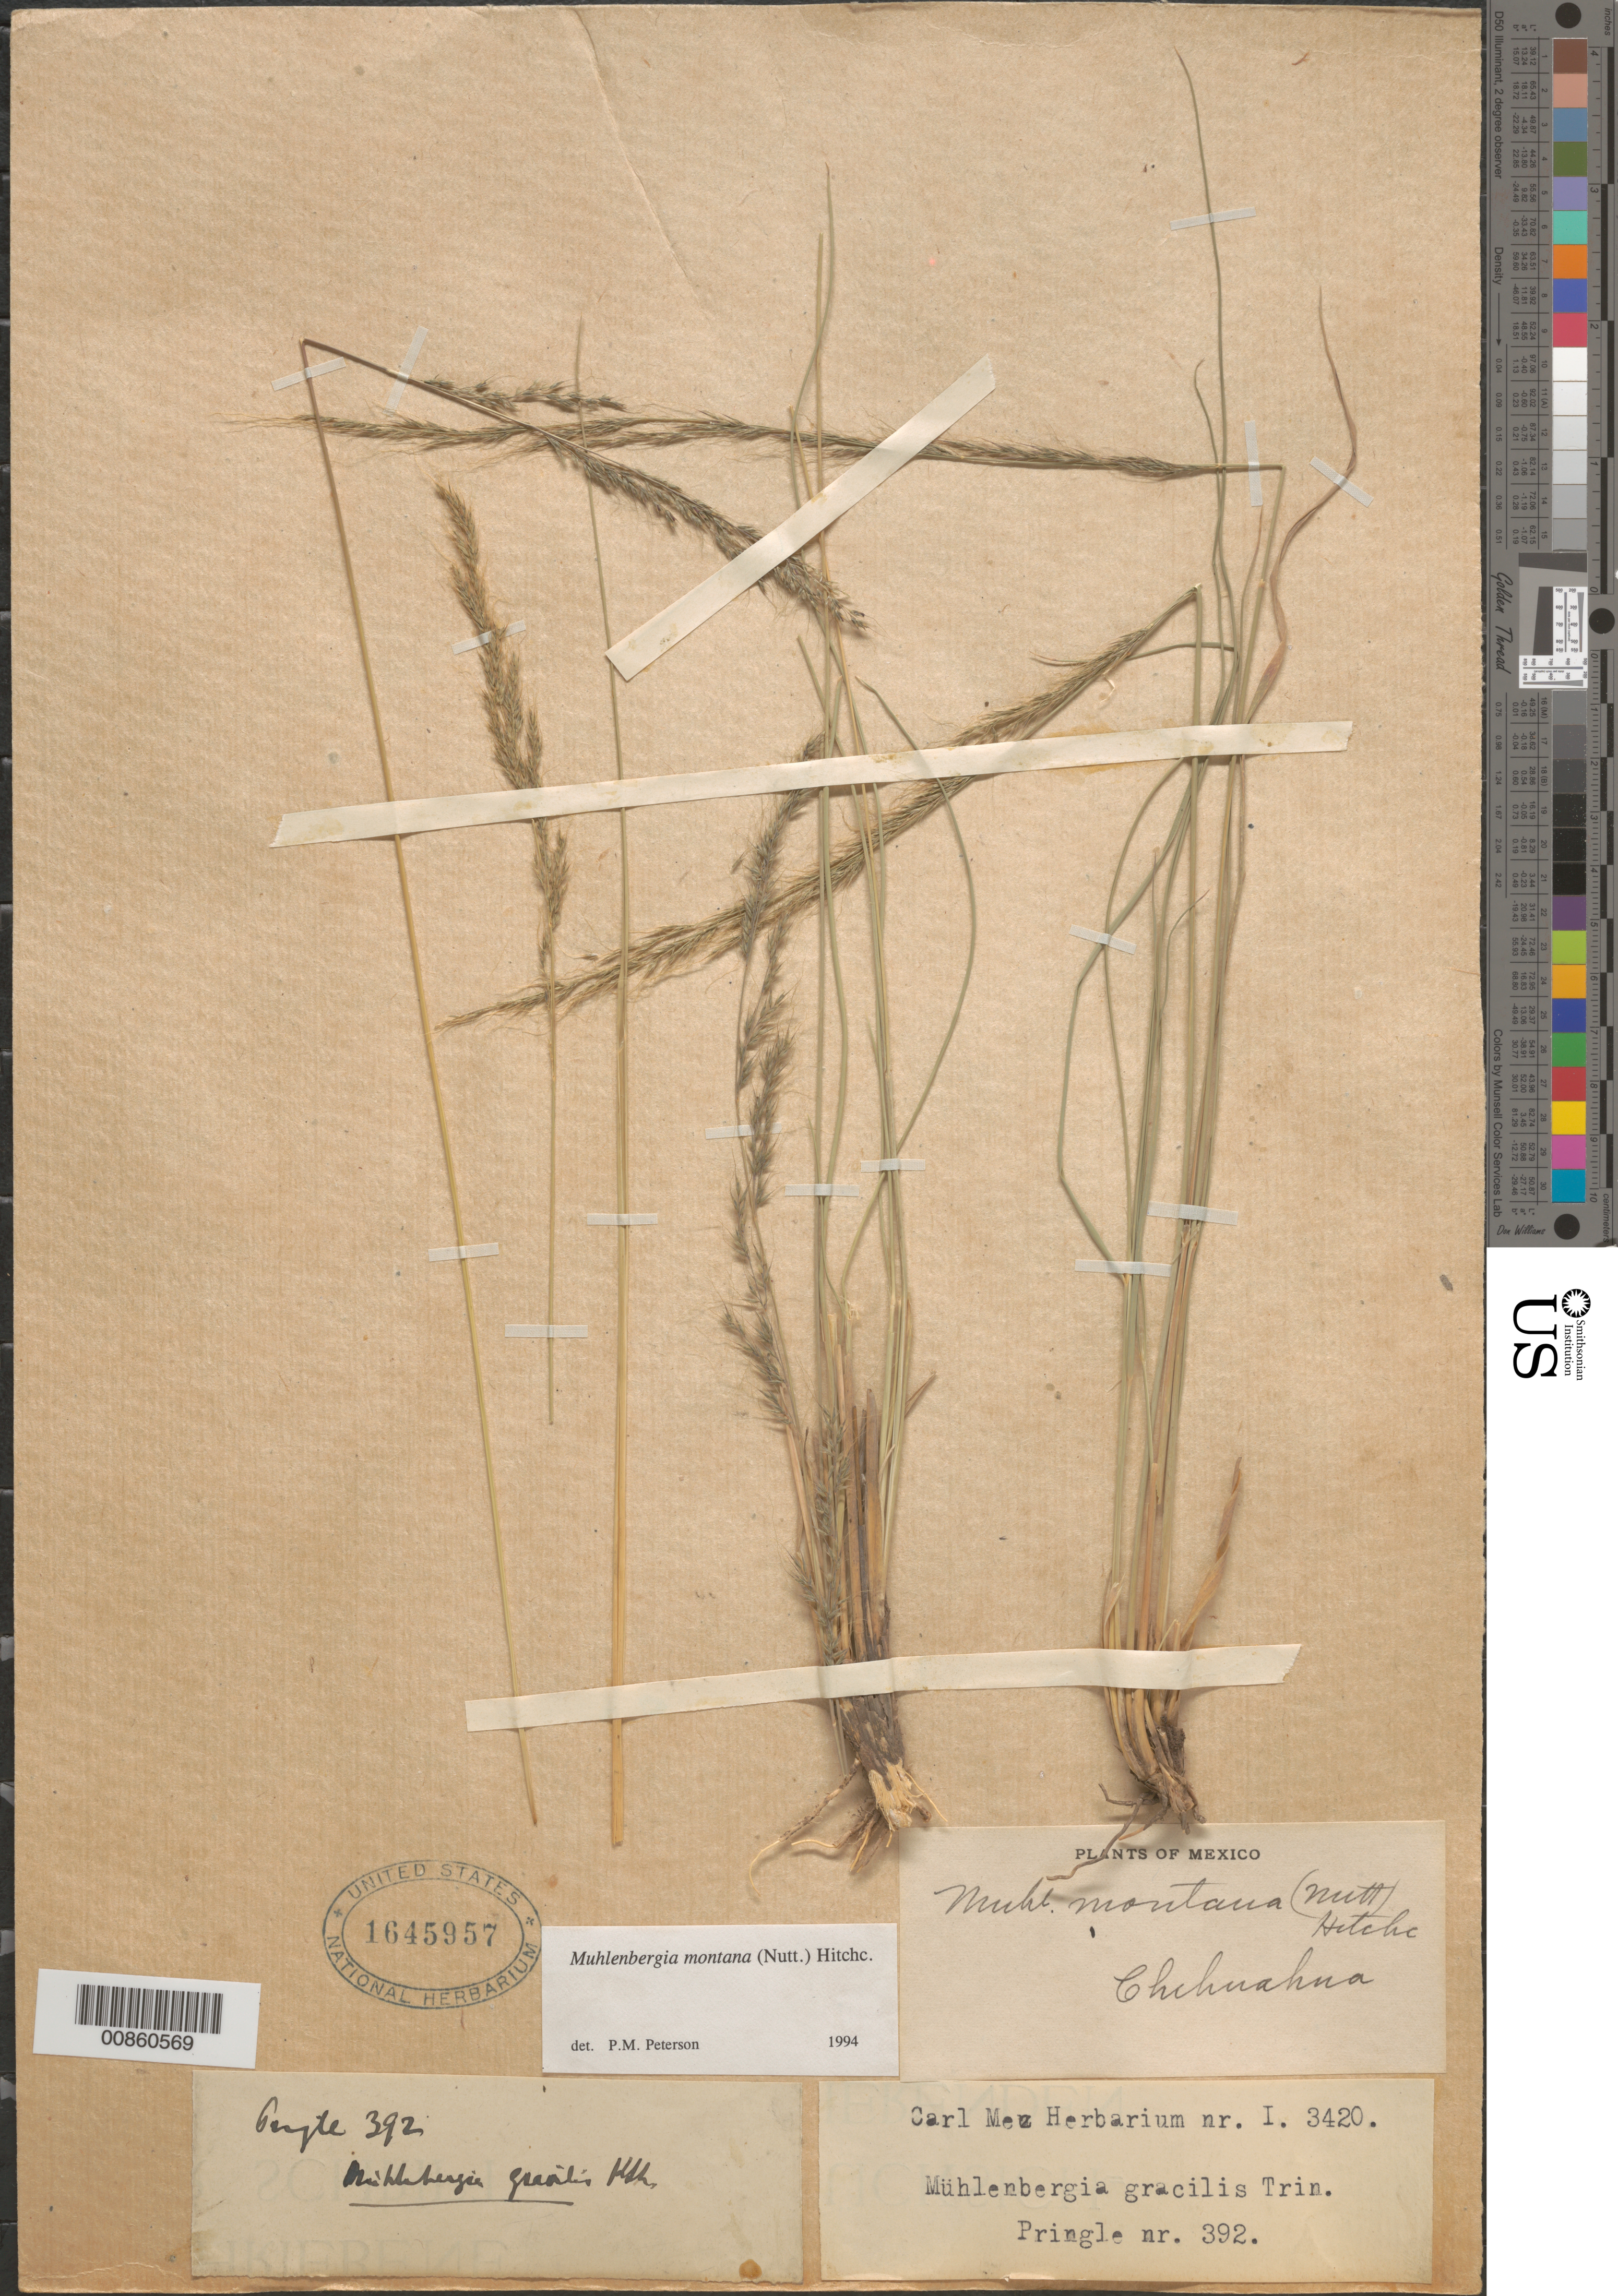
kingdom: Plantae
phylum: Tracheophyta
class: Liliopsida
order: Poales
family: Poaceae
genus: Muhlenbergia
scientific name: Muhlenbergia montana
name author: (Nutt.) Hitchc.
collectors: C. G. Pringle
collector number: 392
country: Mexico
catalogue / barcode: US 1645957